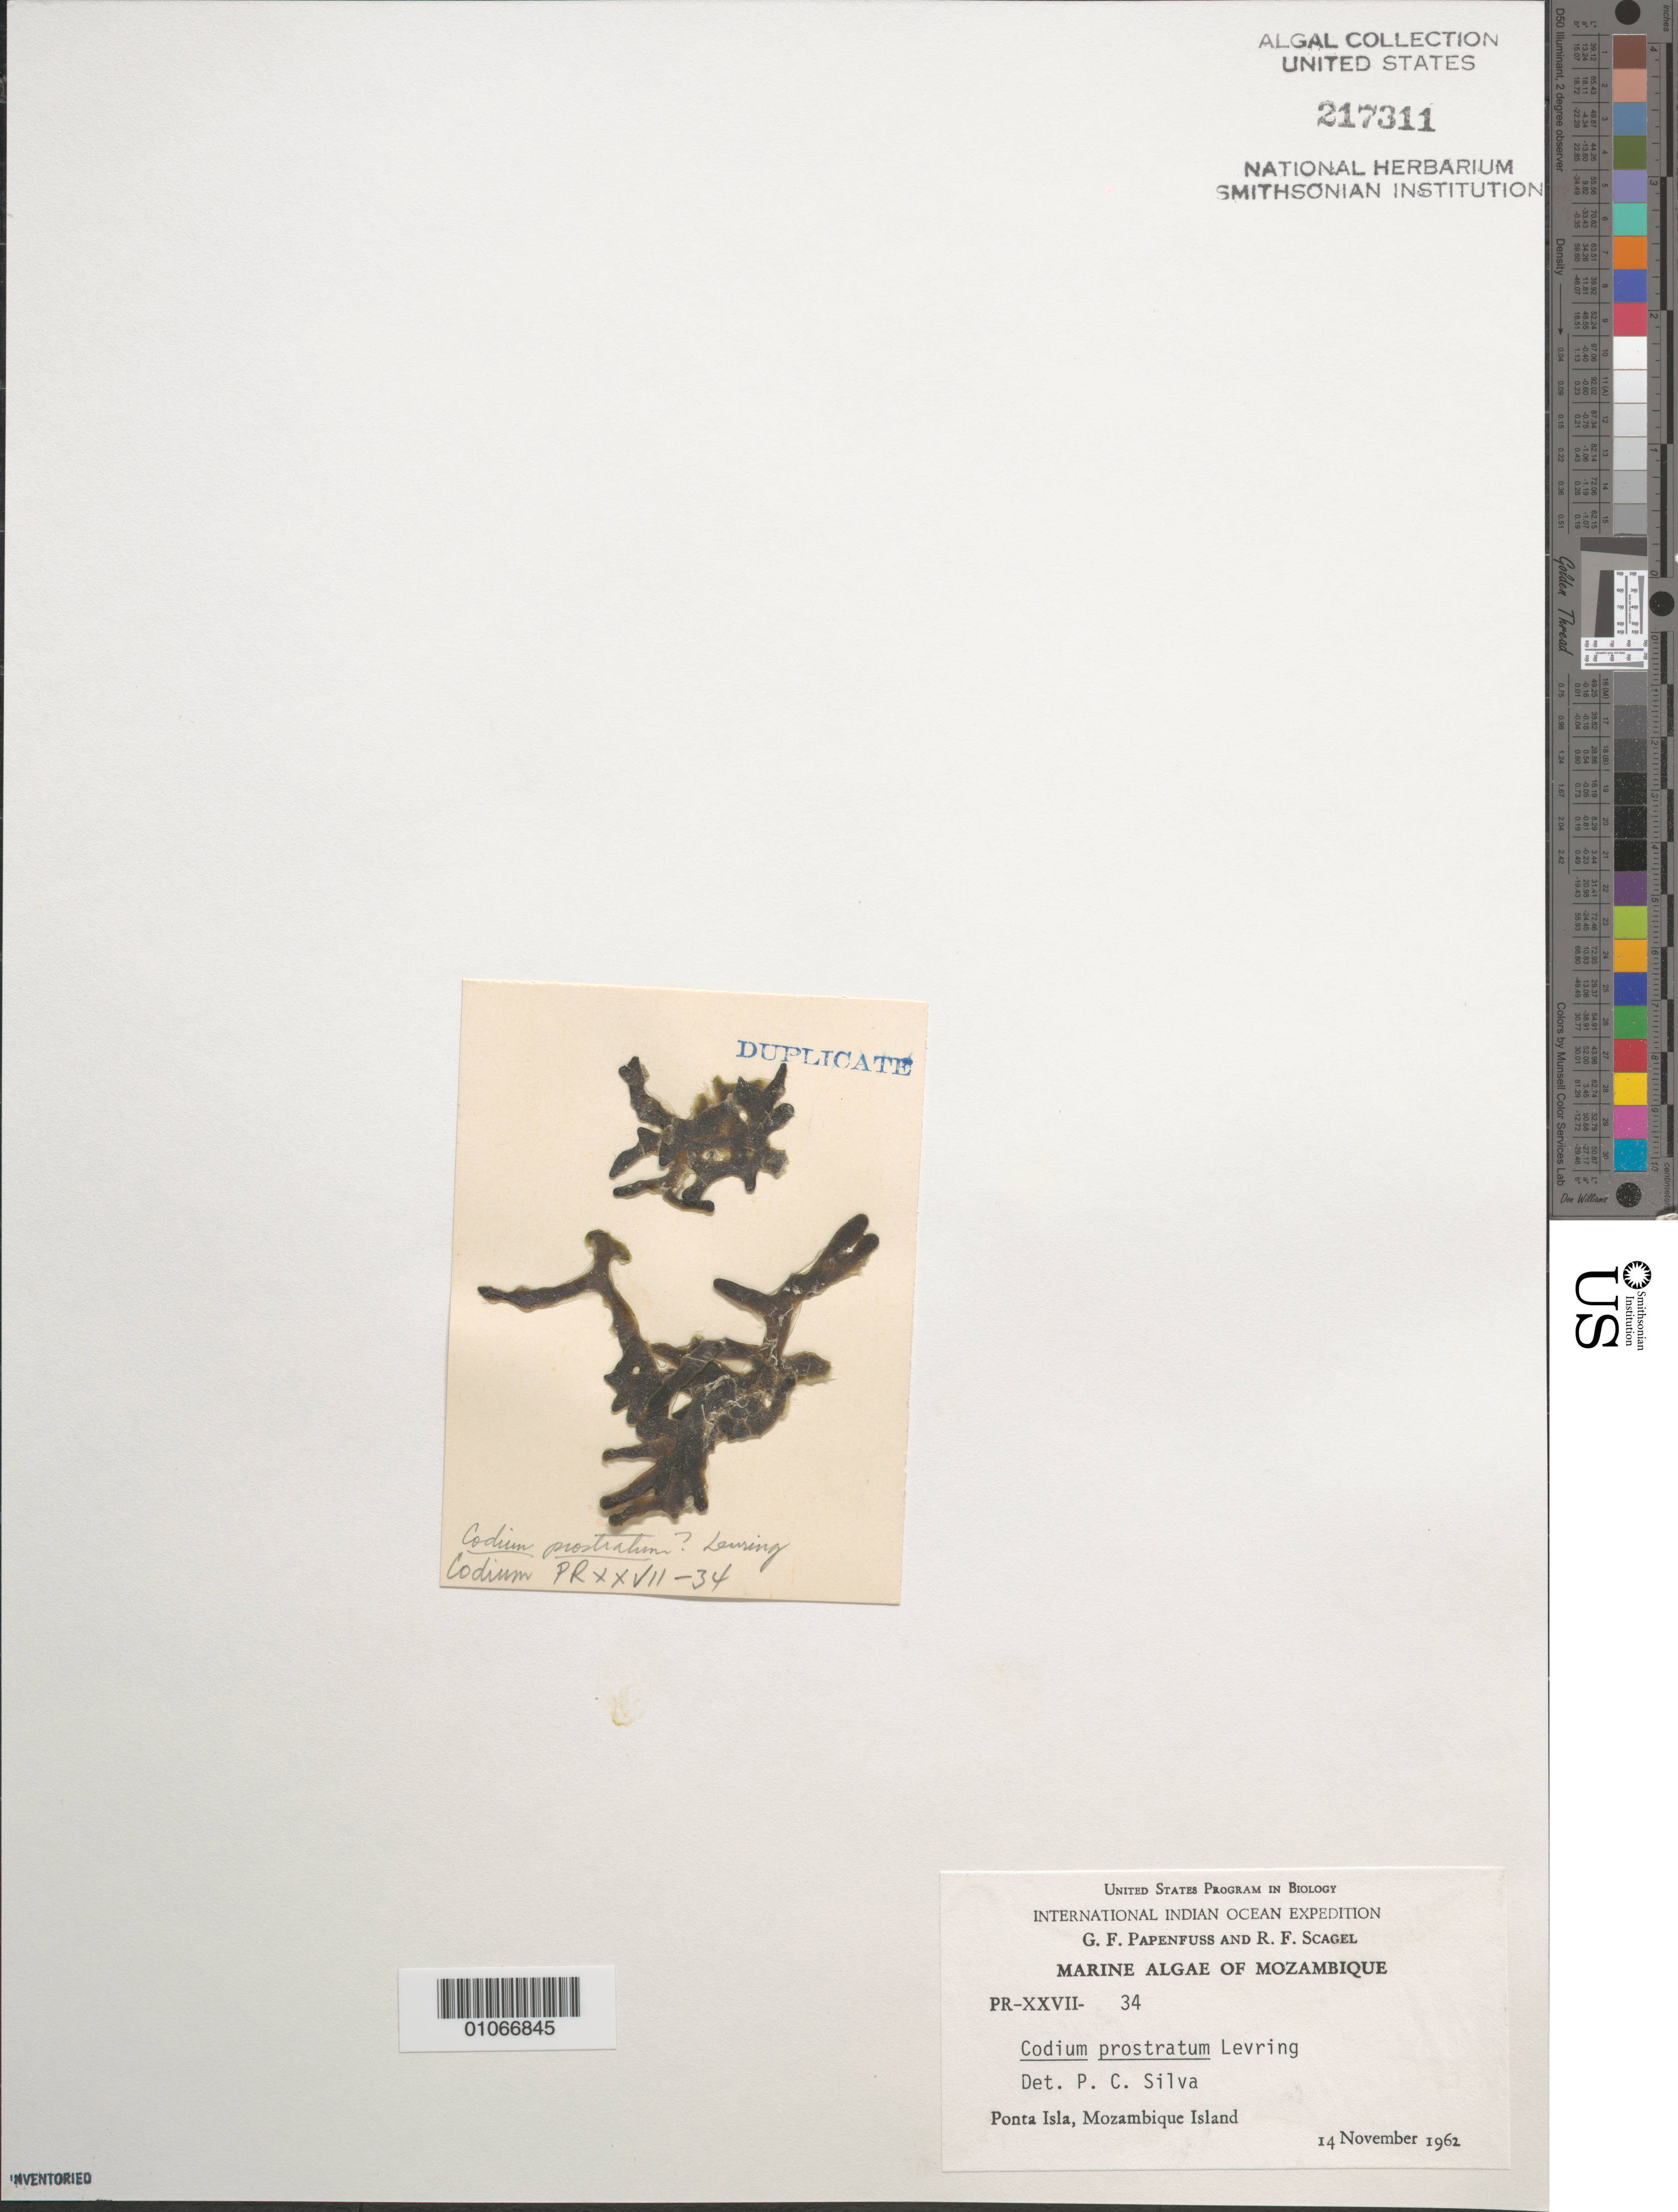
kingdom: Plantae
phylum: Chlorophyta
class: Ulvophyceae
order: Bryopsidales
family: Codiaceae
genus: Codium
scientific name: Codium prostratum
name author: Levring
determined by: Silva, P. C.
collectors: G. Papenfuss & R. F. Scagel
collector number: PR-XXVII-34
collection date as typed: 14 Nov 1962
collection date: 1962-11-14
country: Mozambique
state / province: Nampula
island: Mozambique Island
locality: Ponta Isla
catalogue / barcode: US 217311